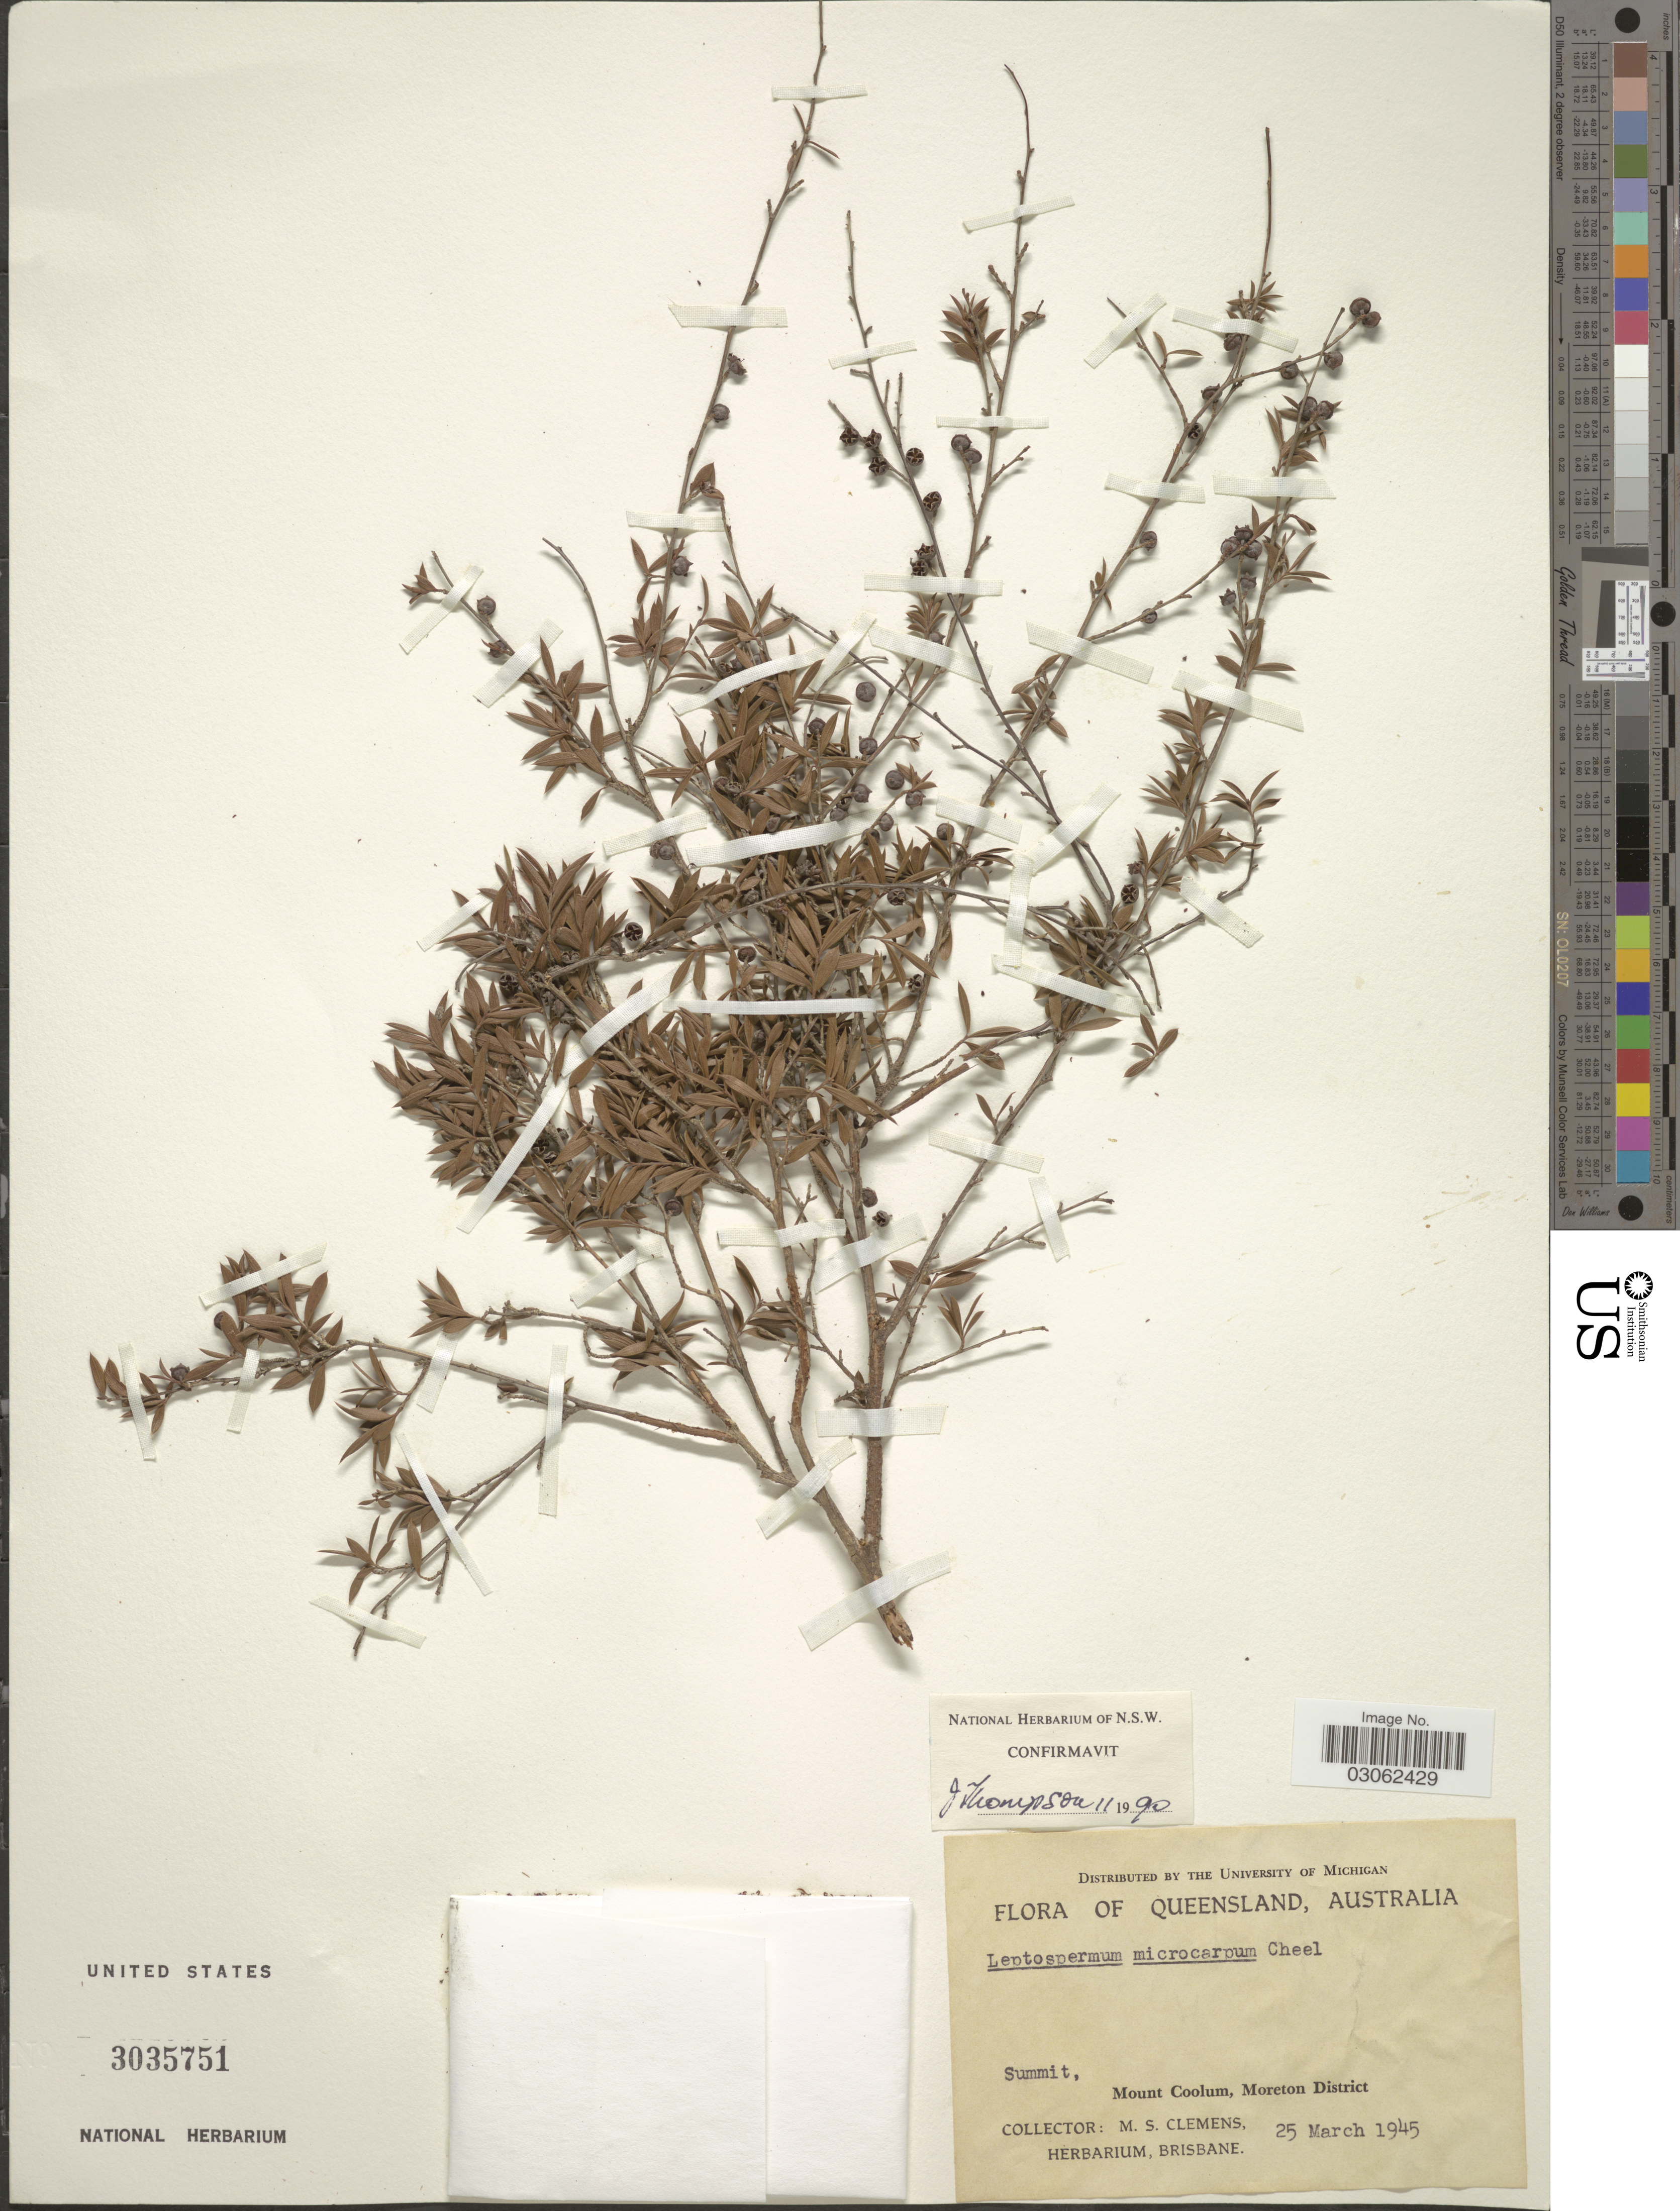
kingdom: Plantae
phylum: Tracheophyta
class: Magnoliopsida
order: Myrtales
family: Myrtaceae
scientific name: Gaudium microcarpum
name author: (Cheel) P.G. Wilson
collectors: M. S. Clemens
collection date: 1945-03-25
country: Australia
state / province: Queensland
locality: Summit, Mount Coolum, Moreton District.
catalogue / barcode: US 3035751